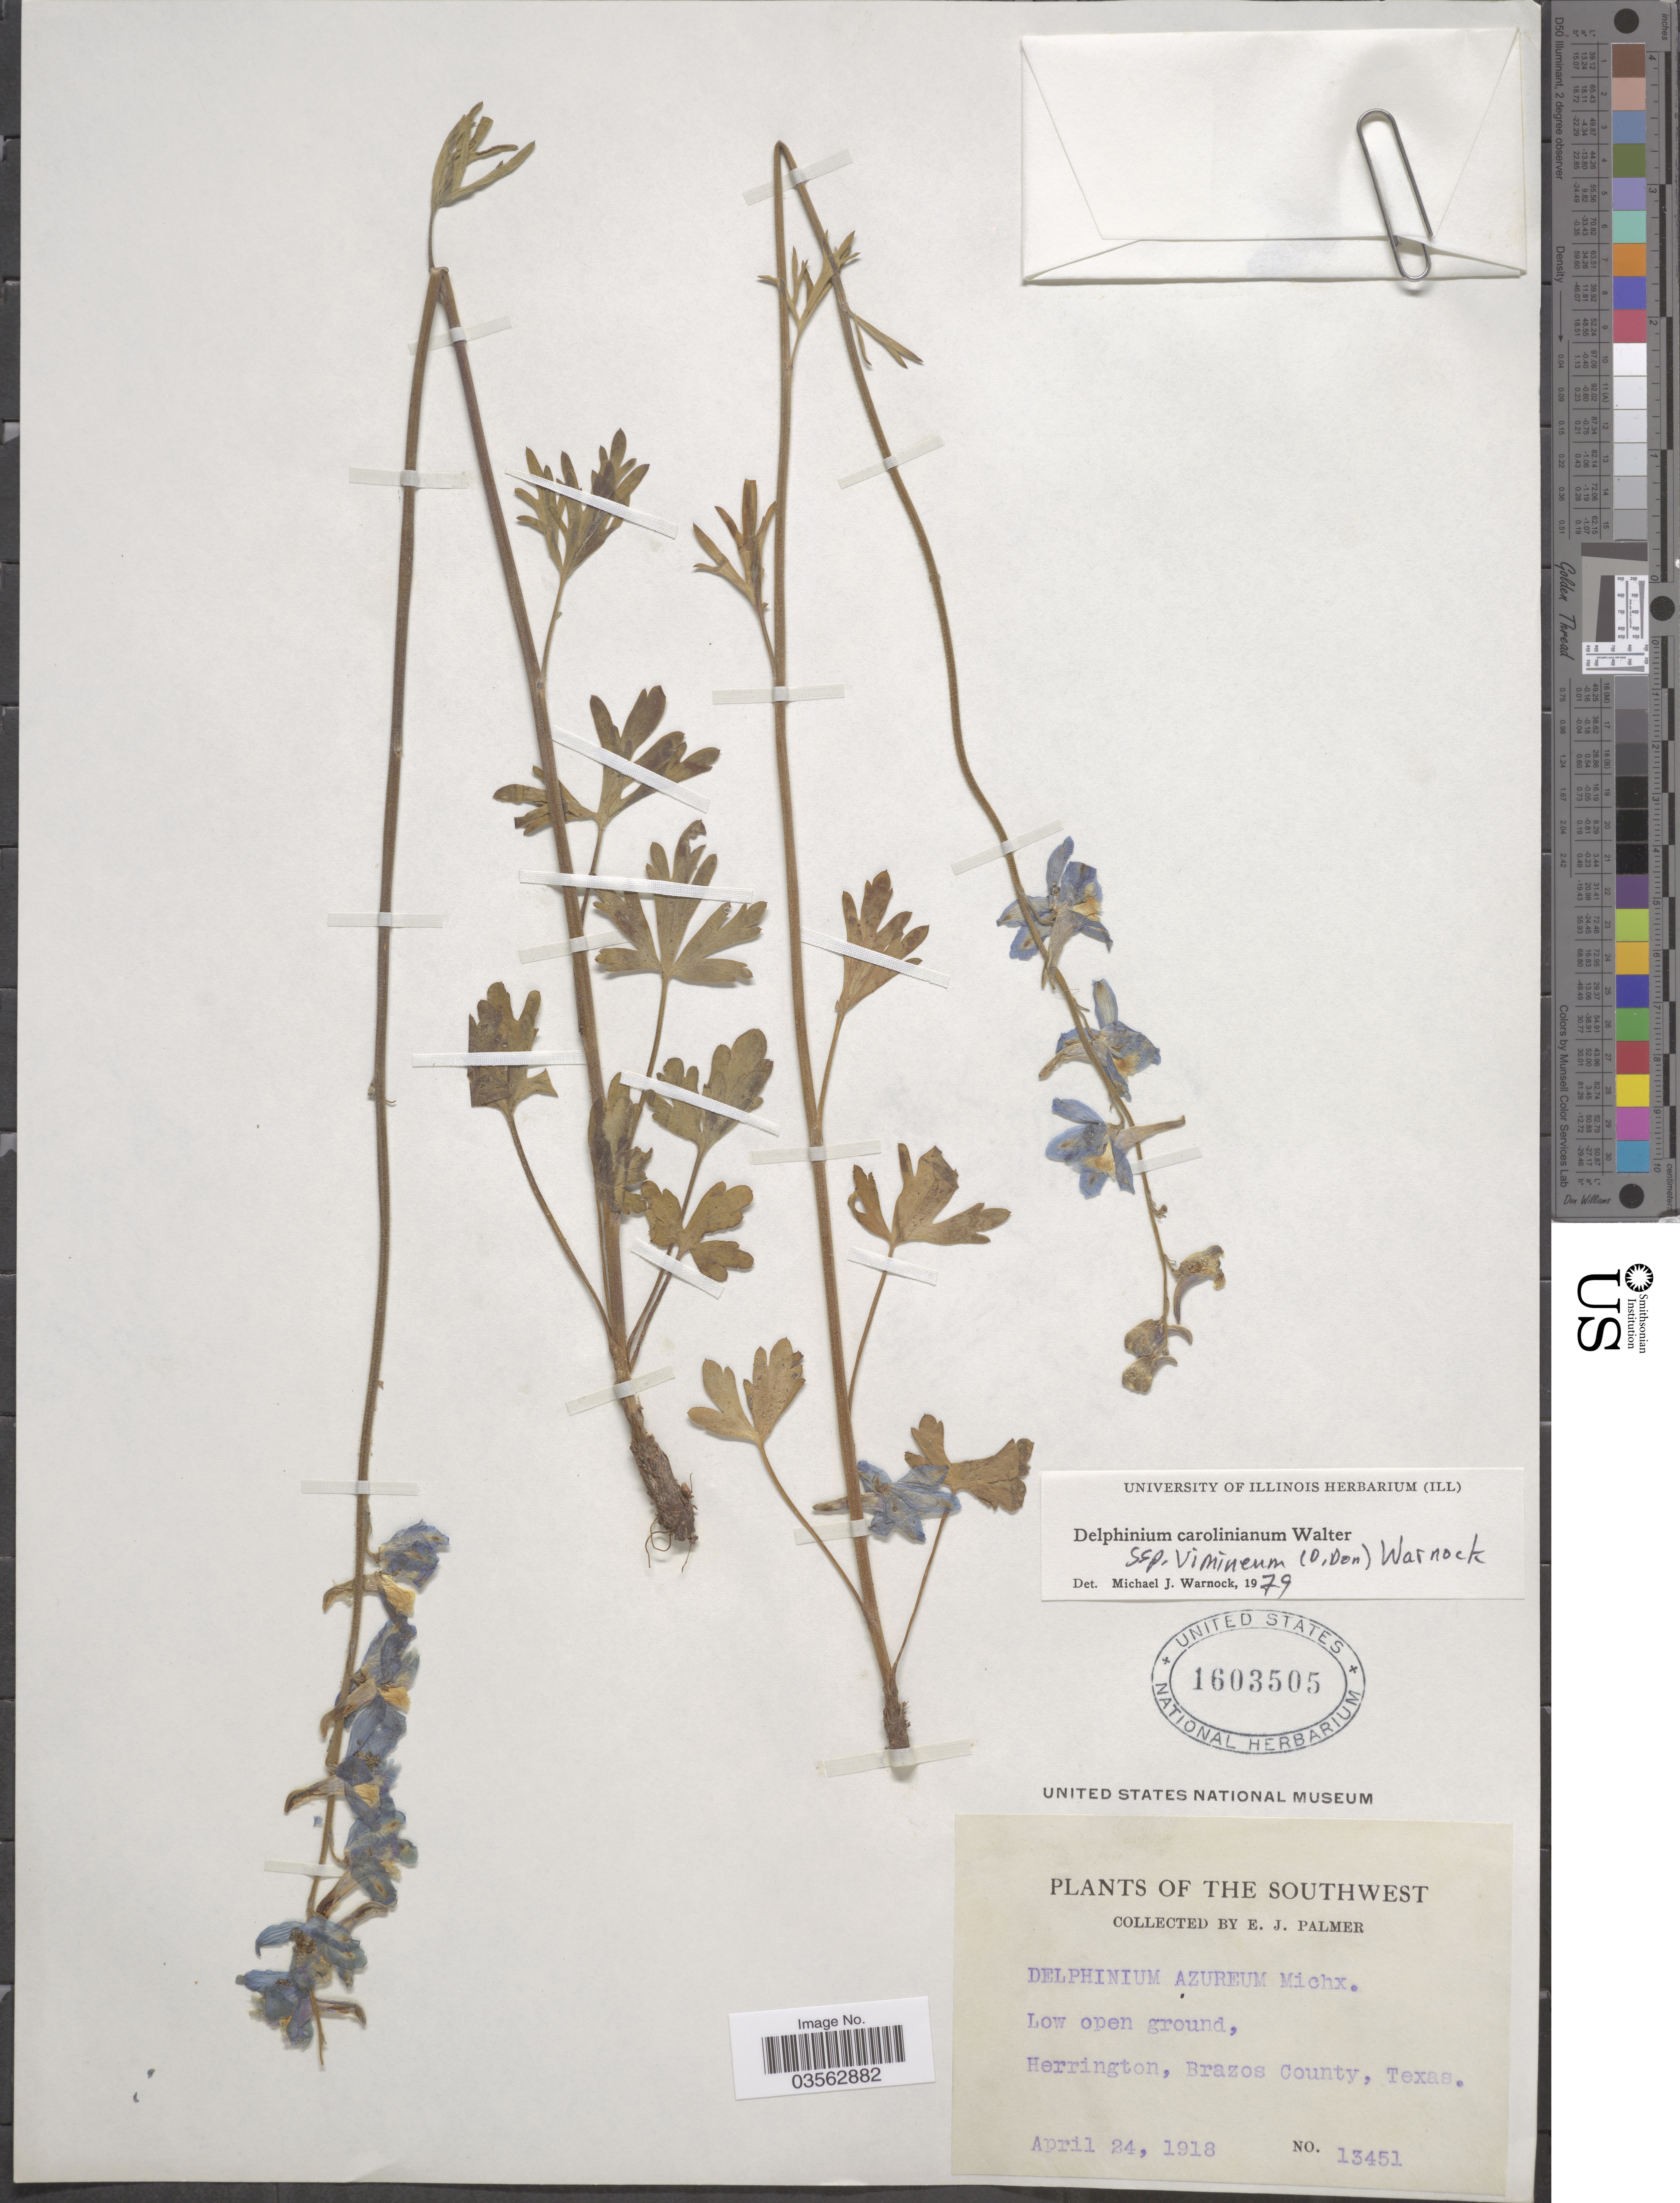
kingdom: Plantae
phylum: Tracheophyta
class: Magnoliopsida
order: Ranunculales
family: Ranunculaceae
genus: Delphinium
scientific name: Delphinium carolinianum subsp. vimineum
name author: Walter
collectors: E. J. Palmer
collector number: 13451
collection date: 1918-04-24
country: United States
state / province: Texas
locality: The Southwest. Herrington, Brazos County.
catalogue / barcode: US 1603505